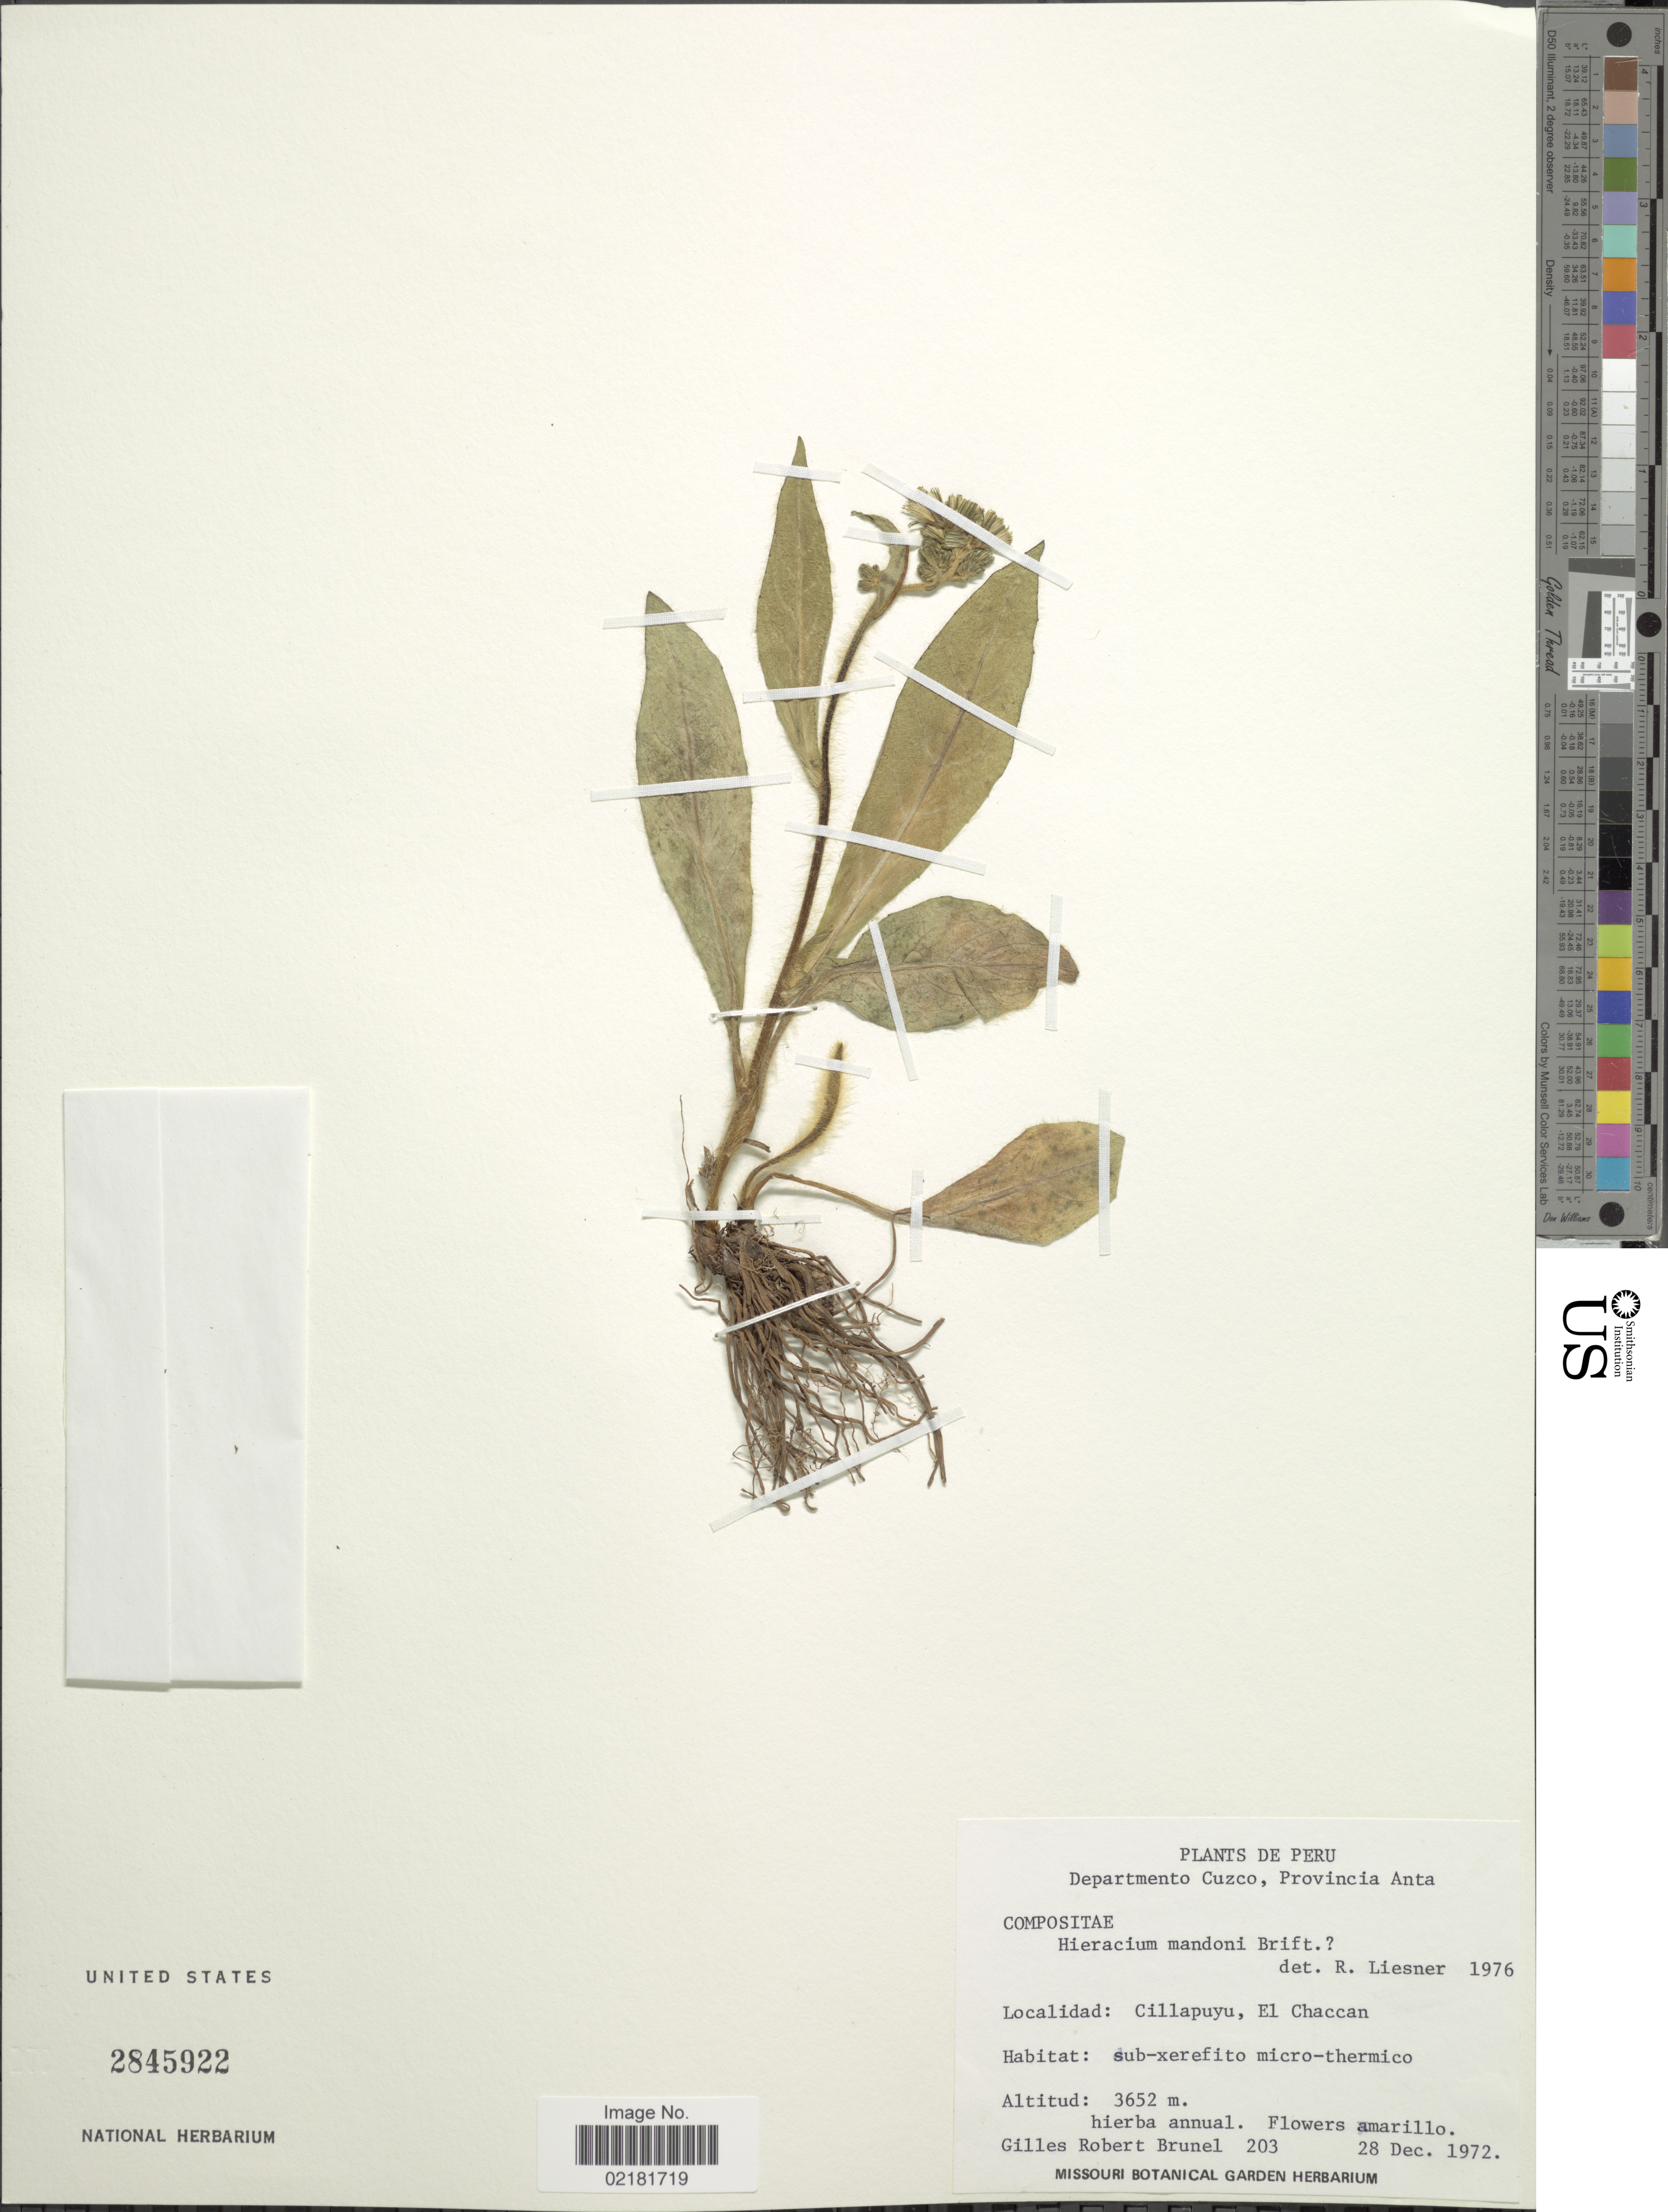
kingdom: Plantae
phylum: Tracheophyta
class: Magnoliopsida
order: Asterales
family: Asteraceae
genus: Hieracium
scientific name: Hieracium mandonii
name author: (Sch. Bip.) Arvet-Touvet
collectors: G. Brunel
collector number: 203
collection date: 1972-12-28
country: Peru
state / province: Cusco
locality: Provincia Anta, Cillapuyu, El Chaccan.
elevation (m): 3652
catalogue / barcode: US 2845922